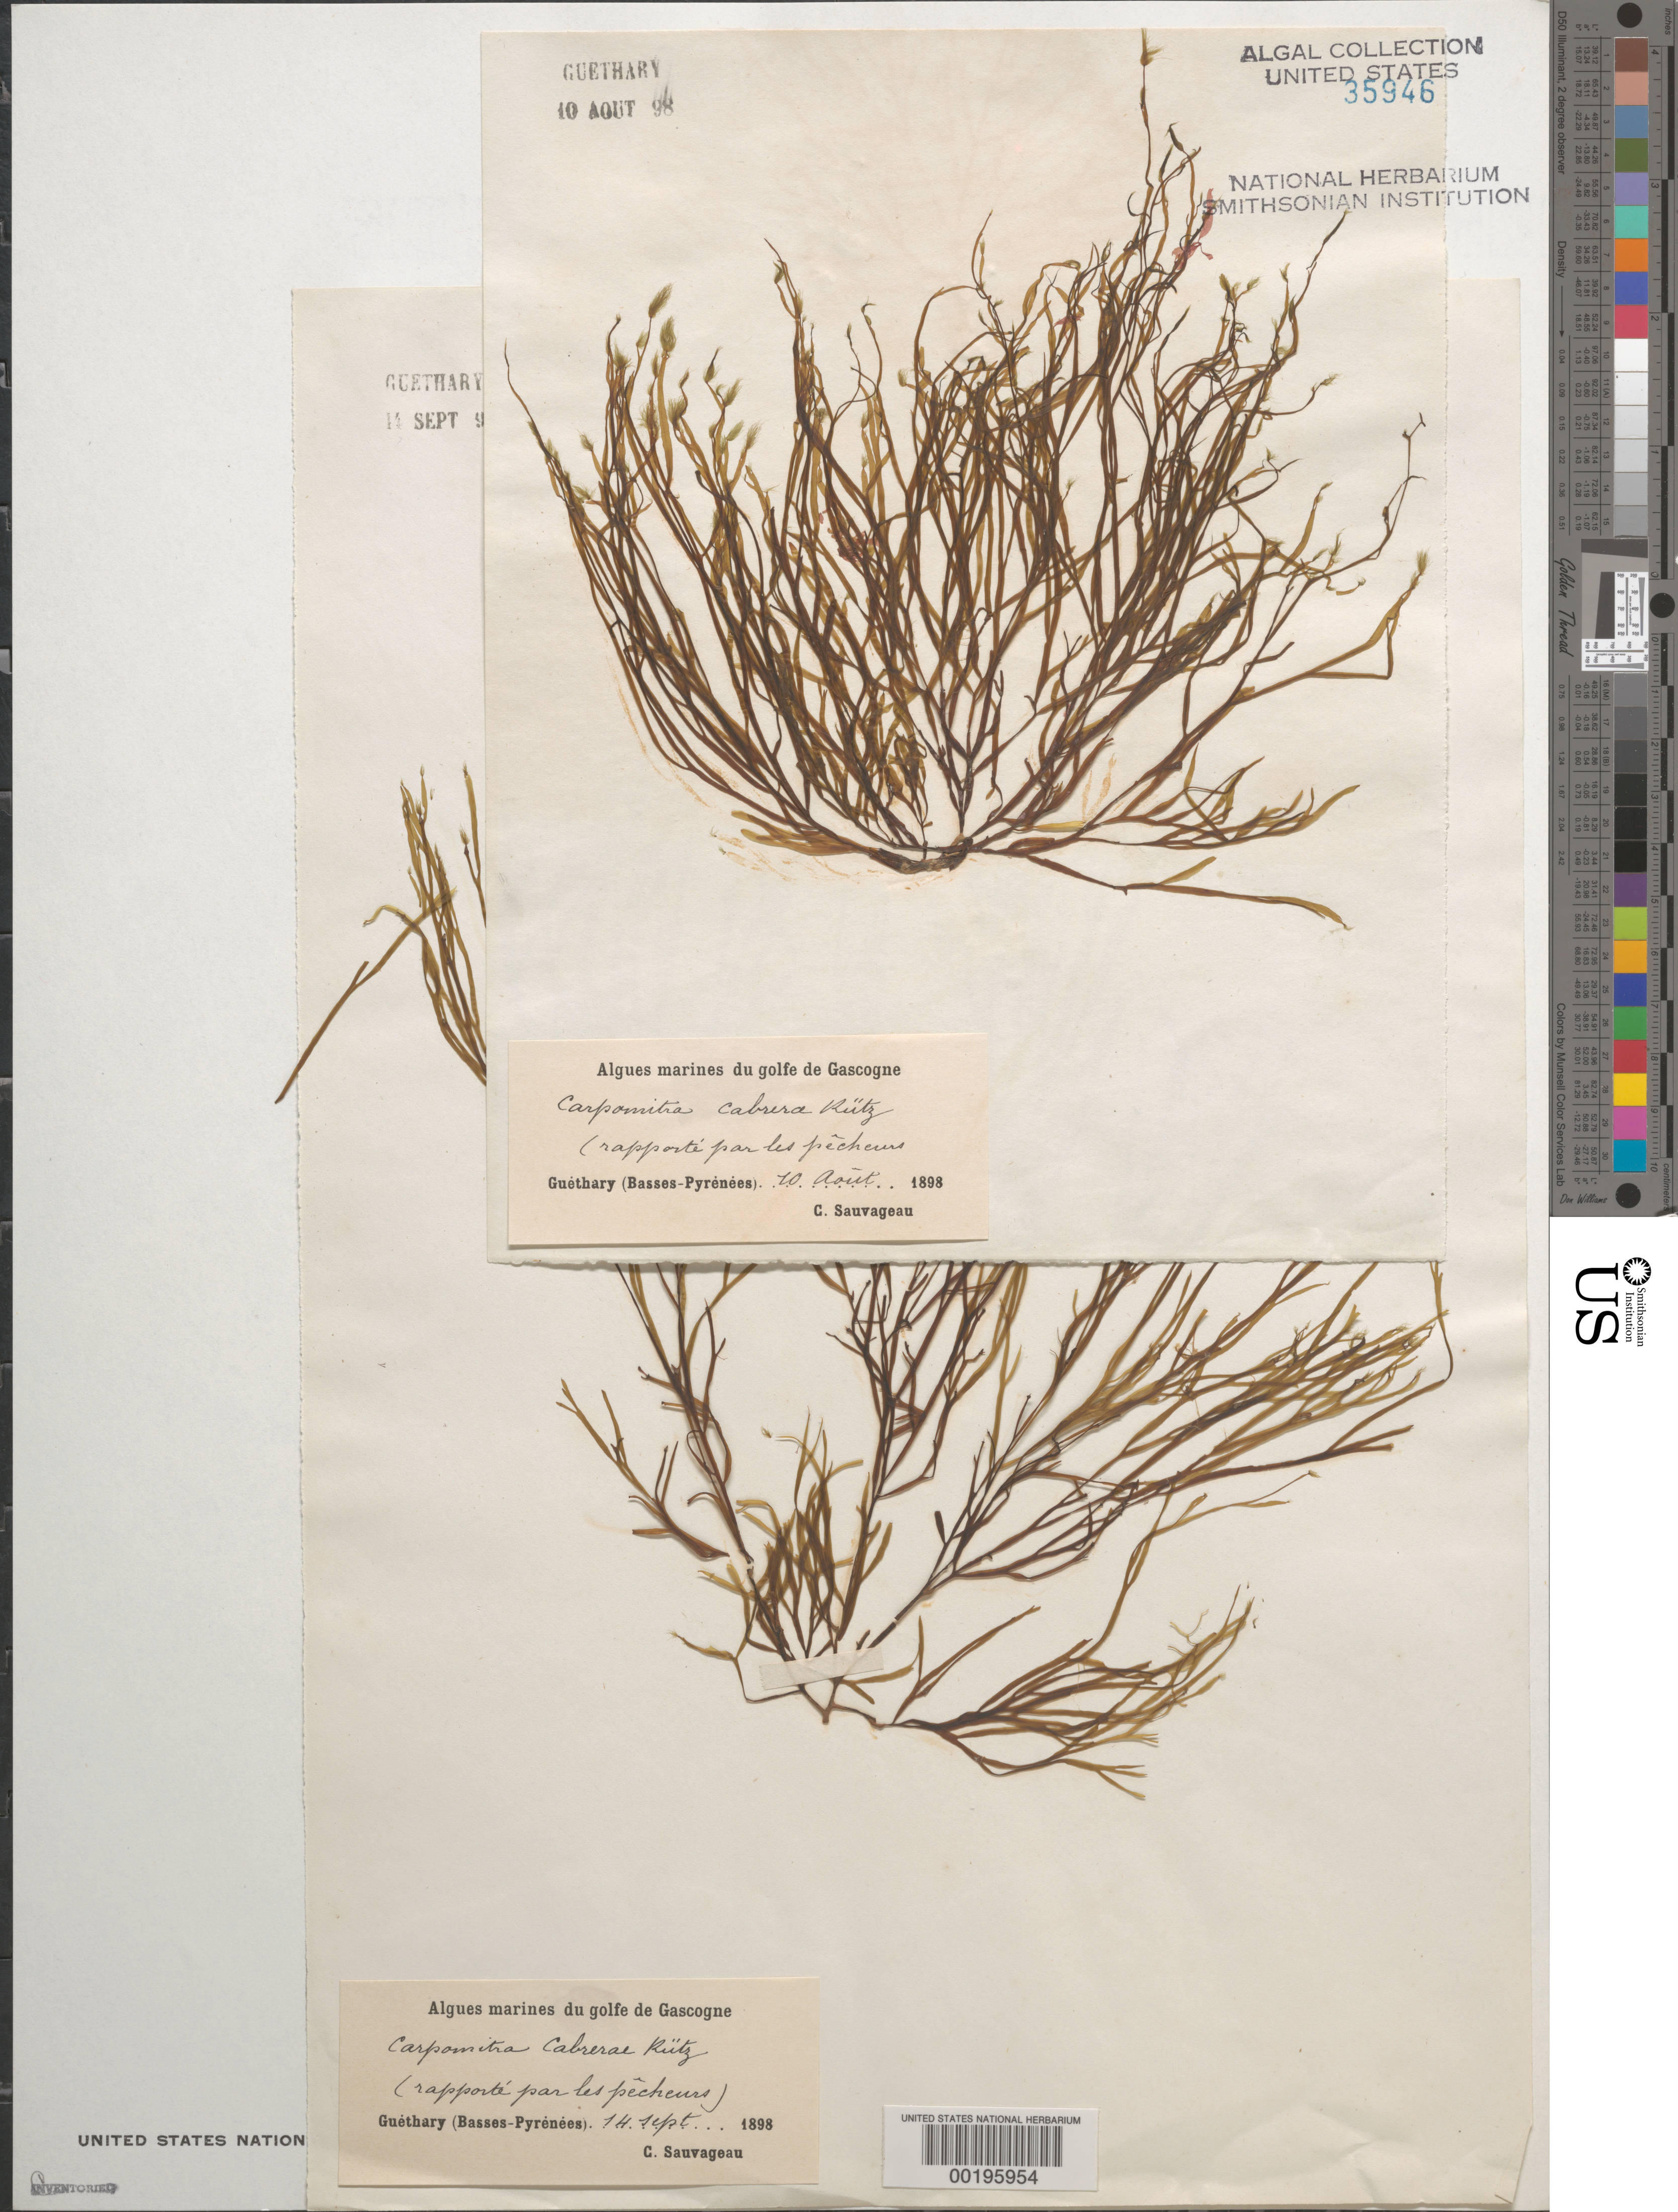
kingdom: Chromista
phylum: Ochrophyta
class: Phaeophyceae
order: Sporochnales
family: Sporochnaceae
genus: Carpomitra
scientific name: Carpomitra costata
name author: (Stackh.) Batters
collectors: C. F. Sauvageau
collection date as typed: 10 Aug 1898 and 14 Sep 1898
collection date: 1898-08-10,1898-09-14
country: France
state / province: Nouvelle-Aquitaine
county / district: Pyrénées-Atlantiques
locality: Guethary, Bay of Biscay (Golfe de Gascogne)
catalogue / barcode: US 35946